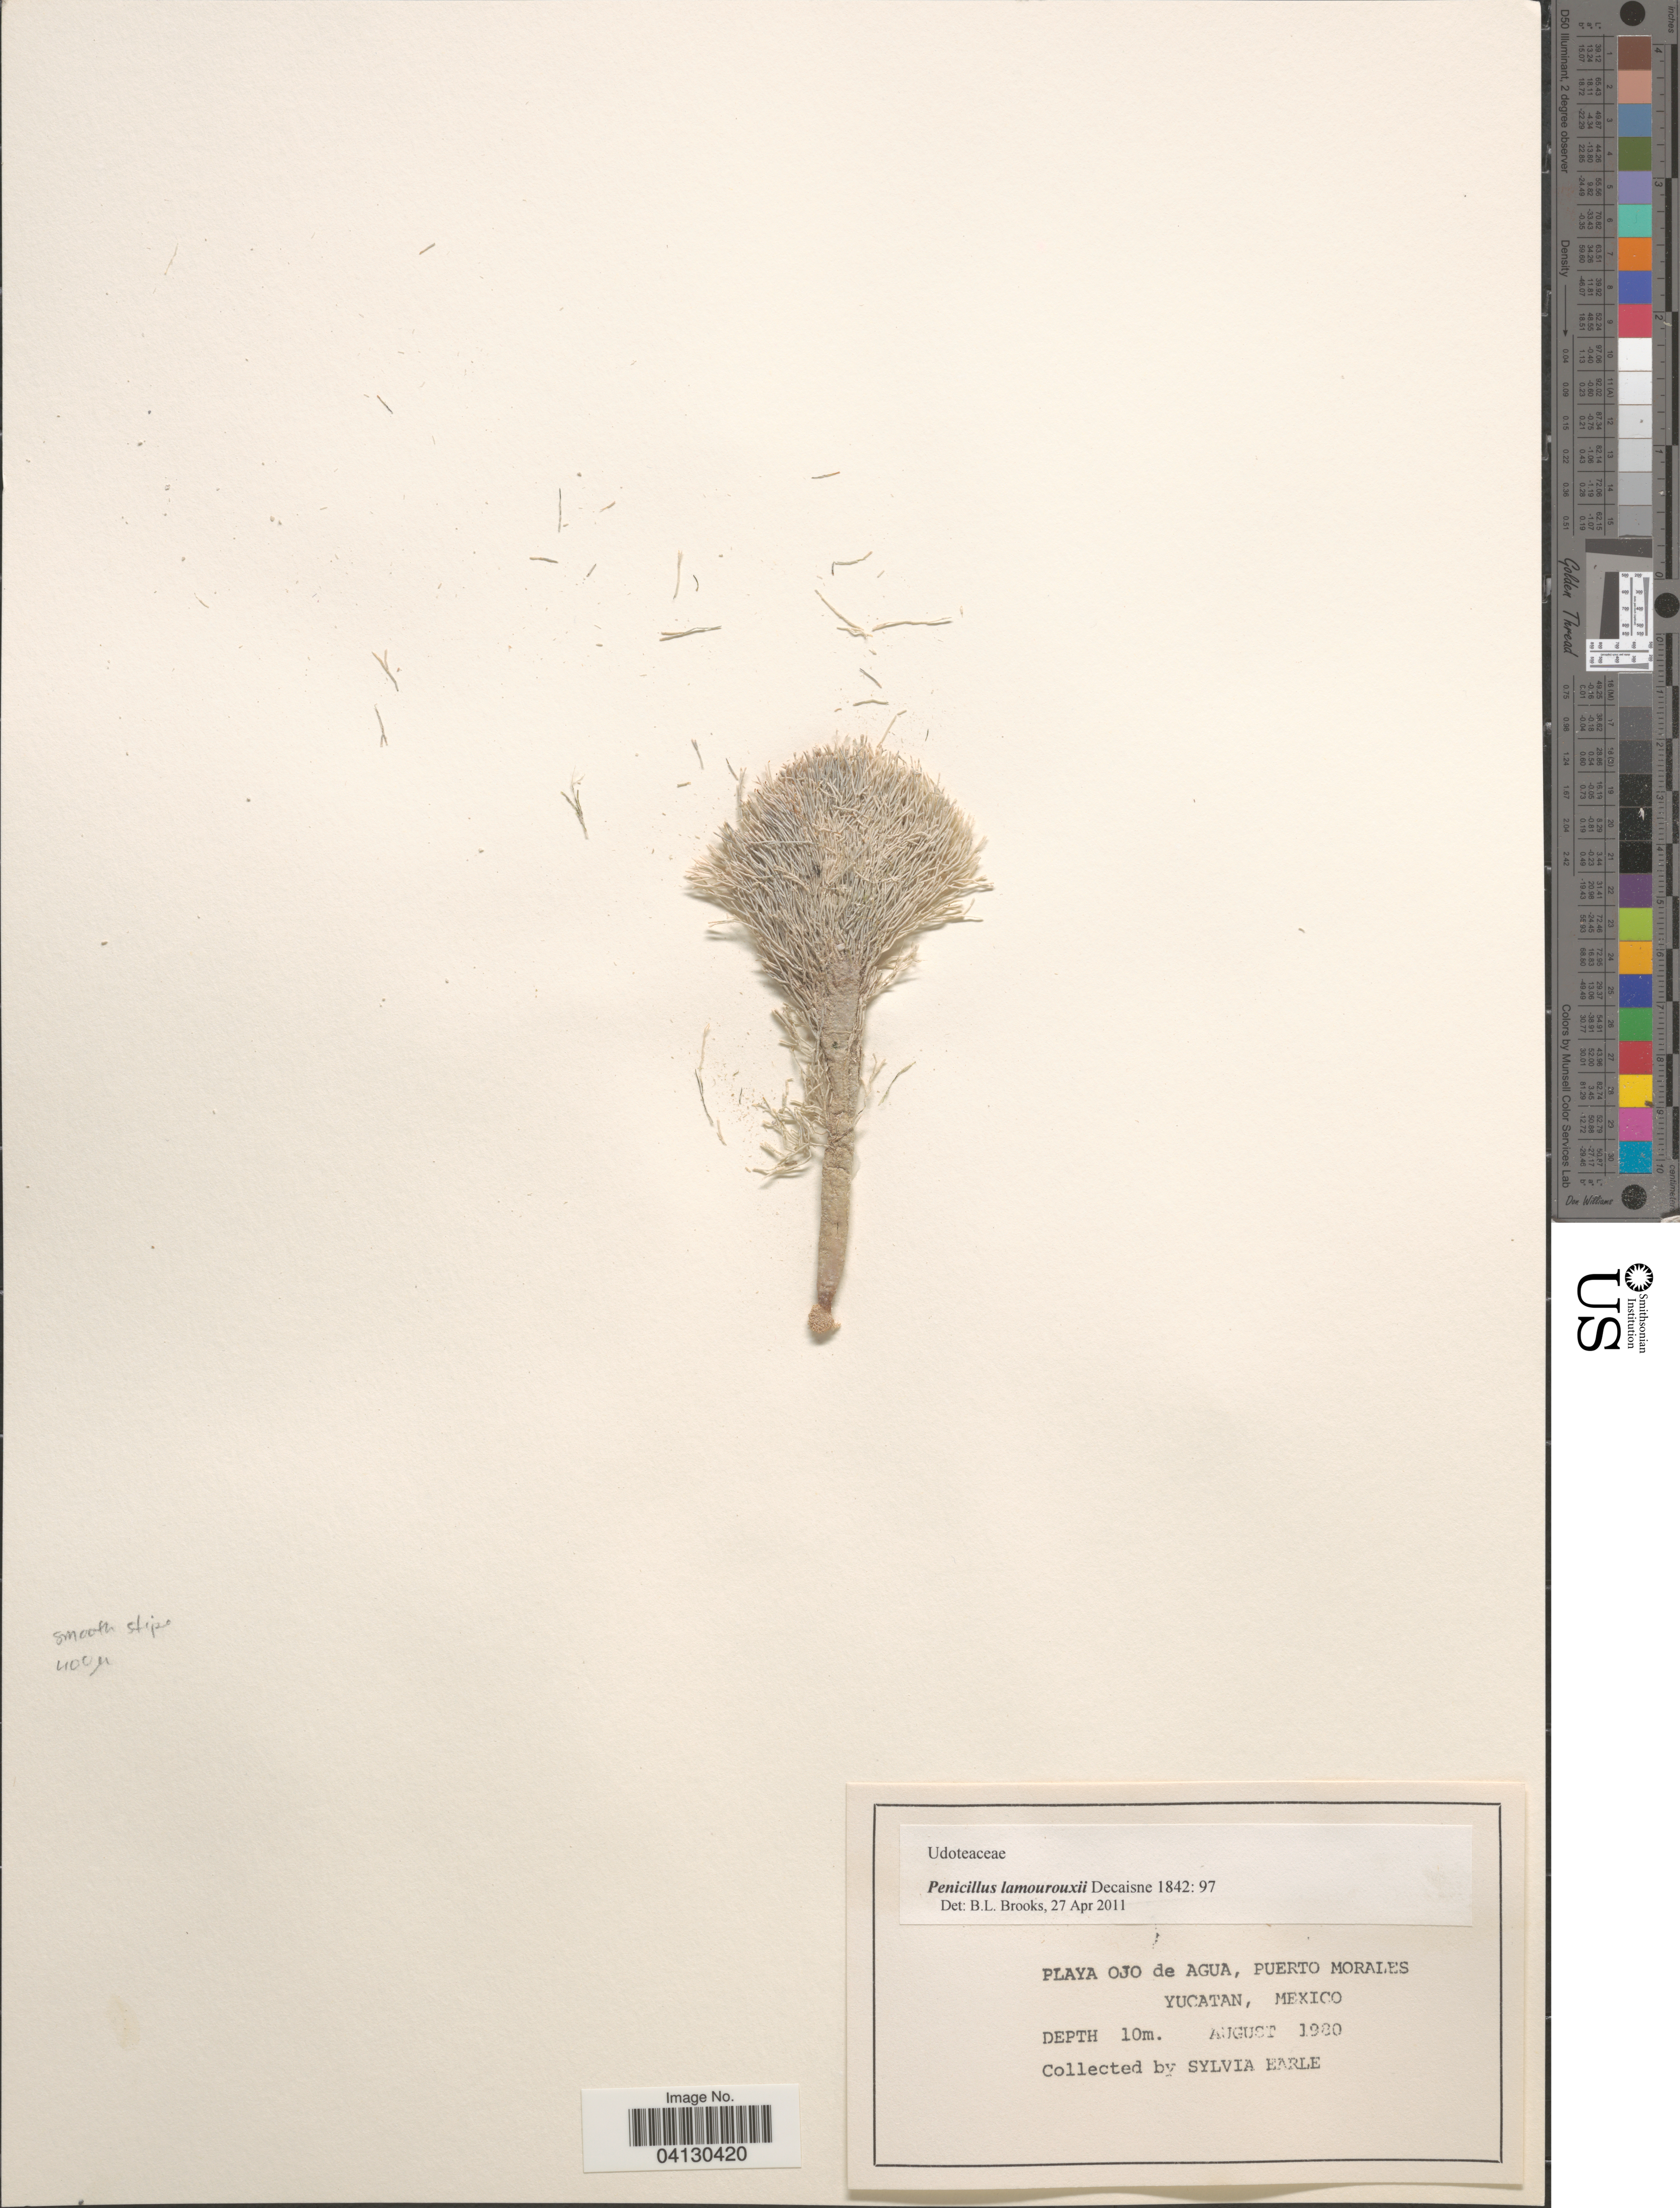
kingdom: Plantae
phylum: Chlorophyta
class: Ulvophyceae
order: Bryopsidales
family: Udoteaceae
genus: Penicillus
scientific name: Penicillus lamourouxii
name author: Decne.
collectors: S. A. Earle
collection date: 1980-08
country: Mexico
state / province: Yucatán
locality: Playa Ojo de Agua, Puerto Morales.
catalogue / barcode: US 329006